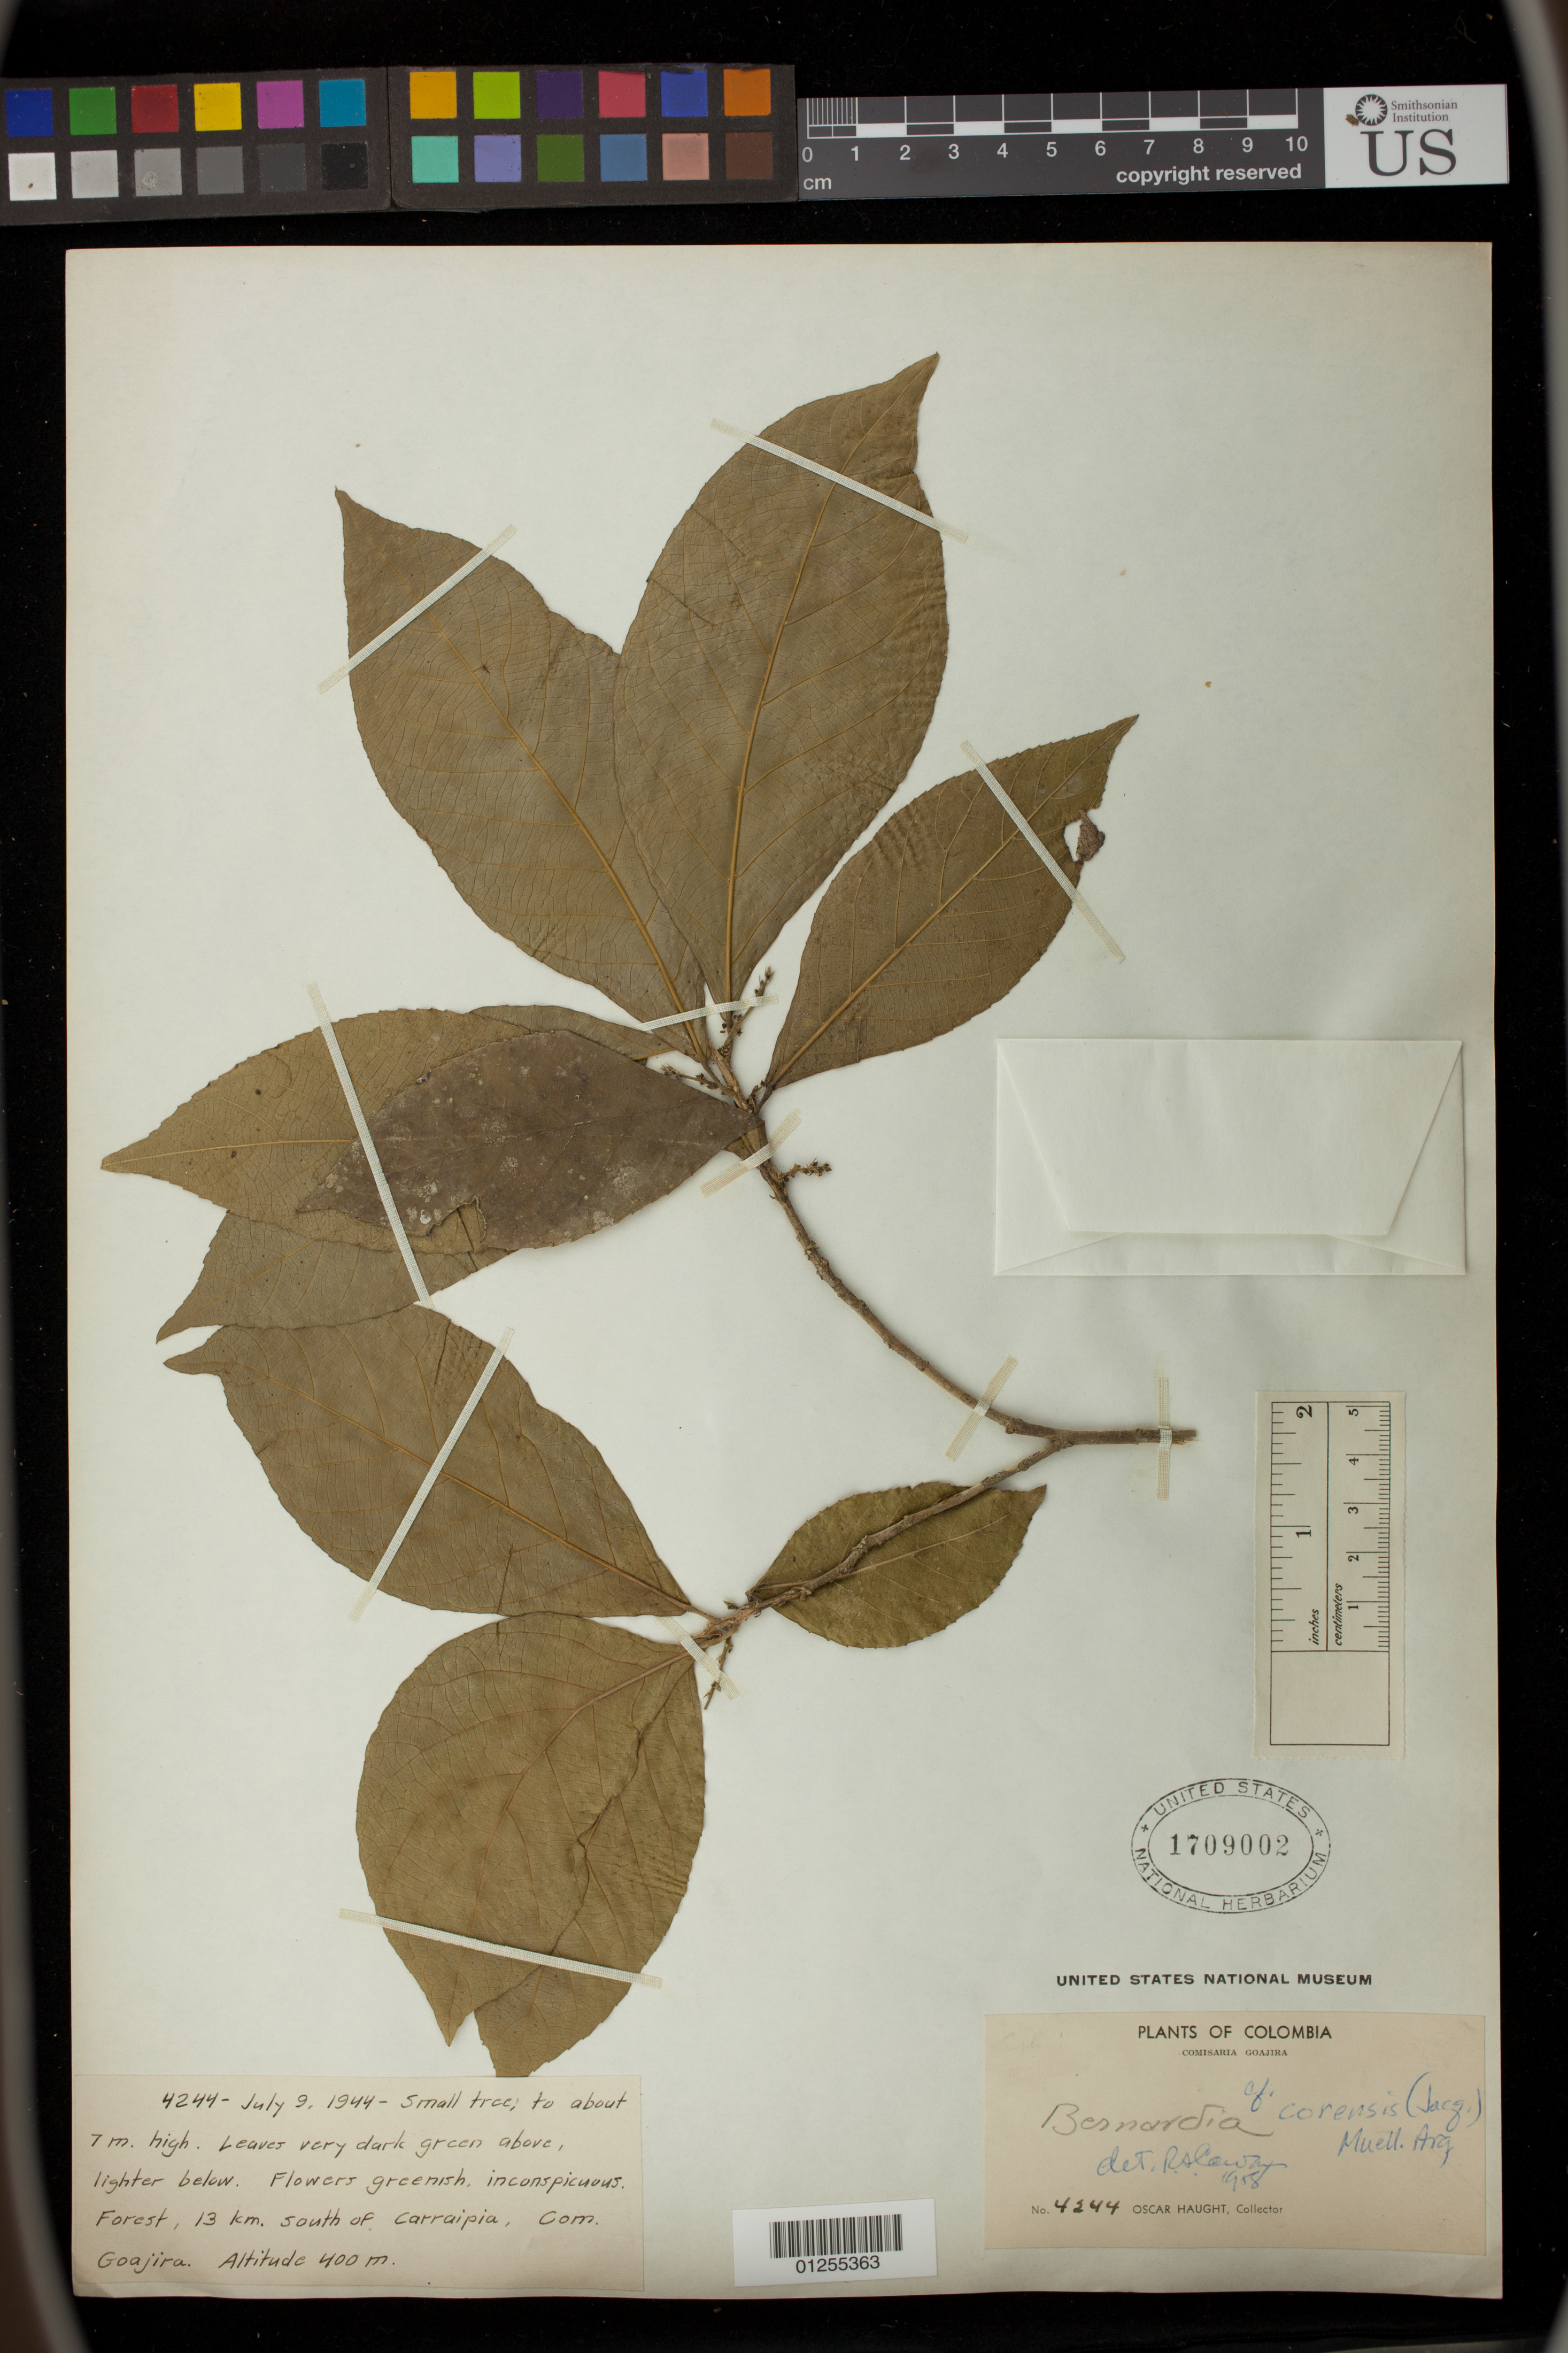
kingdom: Plantae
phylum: Tracheophyta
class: Magnoliopsida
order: Malpighiales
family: Euphorbiaceae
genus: Bernardia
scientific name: Bernardia corensis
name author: (Jacq.) Müll. Arg.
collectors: O. Haught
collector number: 4244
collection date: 1944-07-03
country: Colombia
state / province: La Guajira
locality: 13 km. south of Carraipia, Com. Goajira.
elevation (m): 400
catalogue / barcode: US 1709002